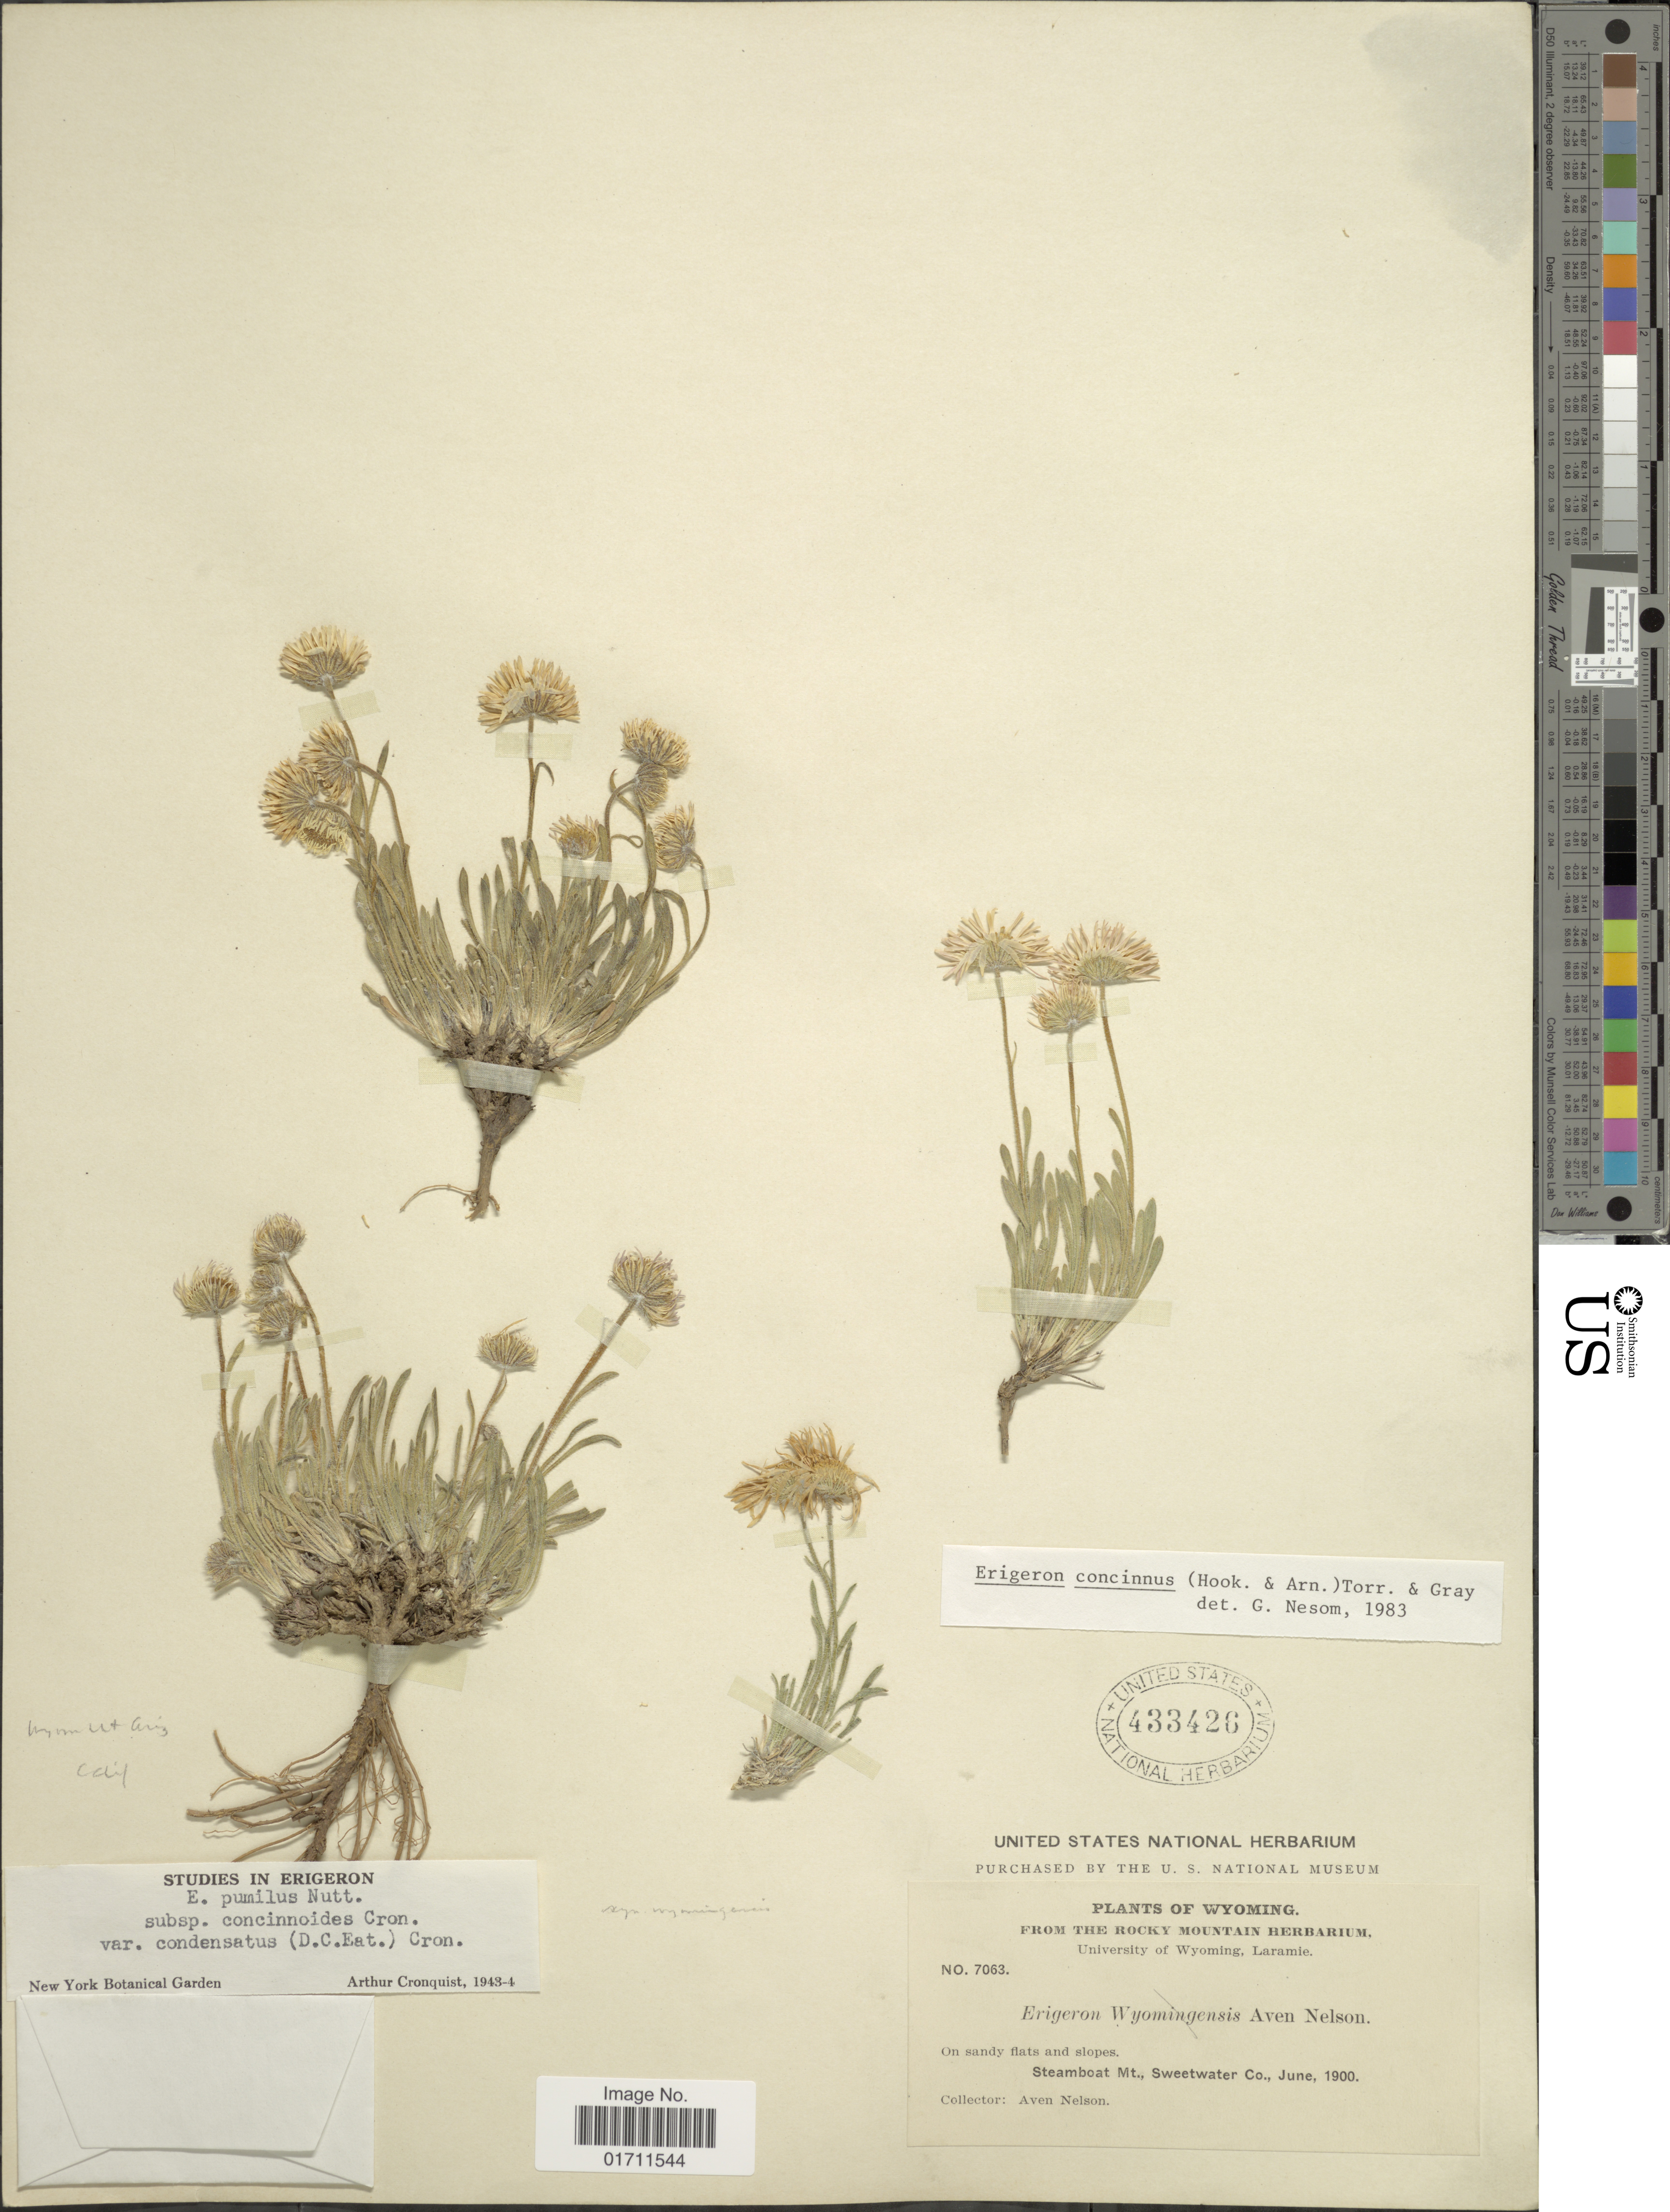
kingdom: Plantae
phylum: Tracheophyta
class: Magnoliopsida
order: Asterales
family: Asteraceae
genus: Erigeron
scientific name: Erigeron concinnus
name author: (Hook. & Arn.) Torr. & A. Gray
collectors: A. Nelson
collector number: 7063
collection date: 1900-06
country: United States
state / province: Wyoming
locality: On sandy flats and slopes. Steamboat Mt., Sweetwater Co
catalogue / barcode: US 433426